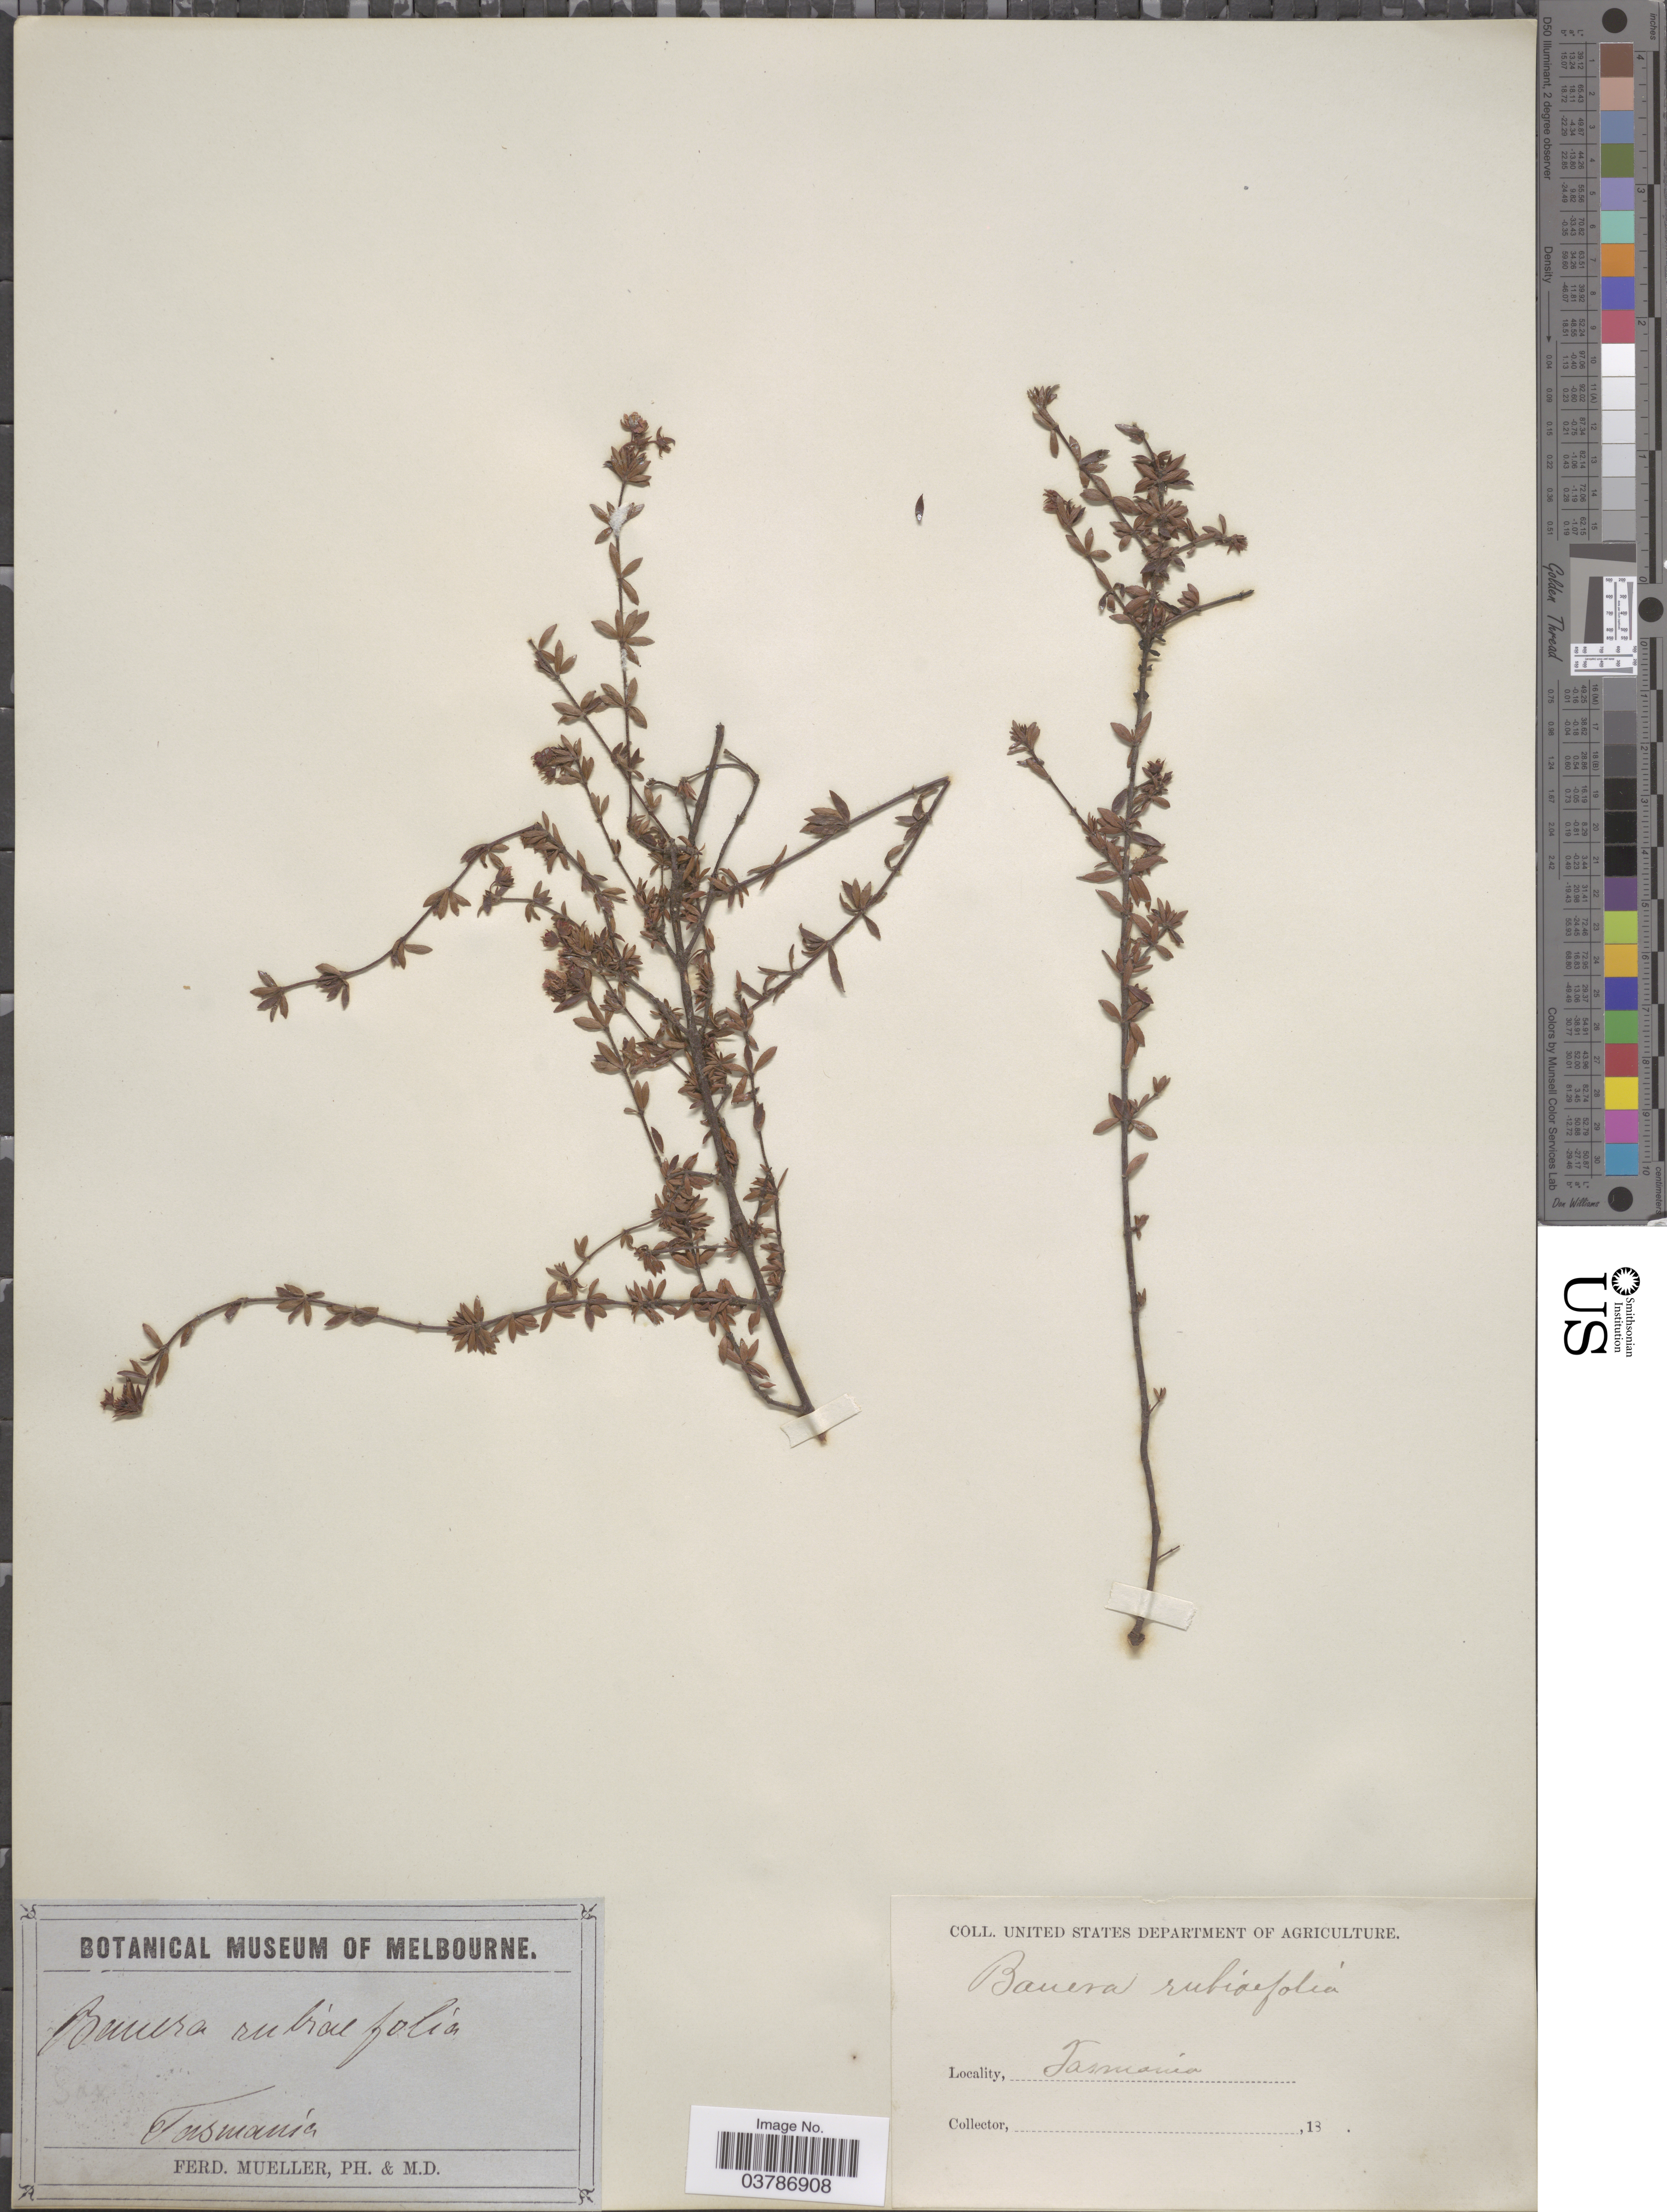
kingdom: Plantae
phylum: Tracheophyta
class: Magnoliopsida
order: Oxalidales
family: Cunoniaceae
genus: Bauera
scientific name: Bauera rubioides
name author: Andrews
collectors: F. Mueller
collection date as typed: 18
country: Australia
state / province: Tasmania